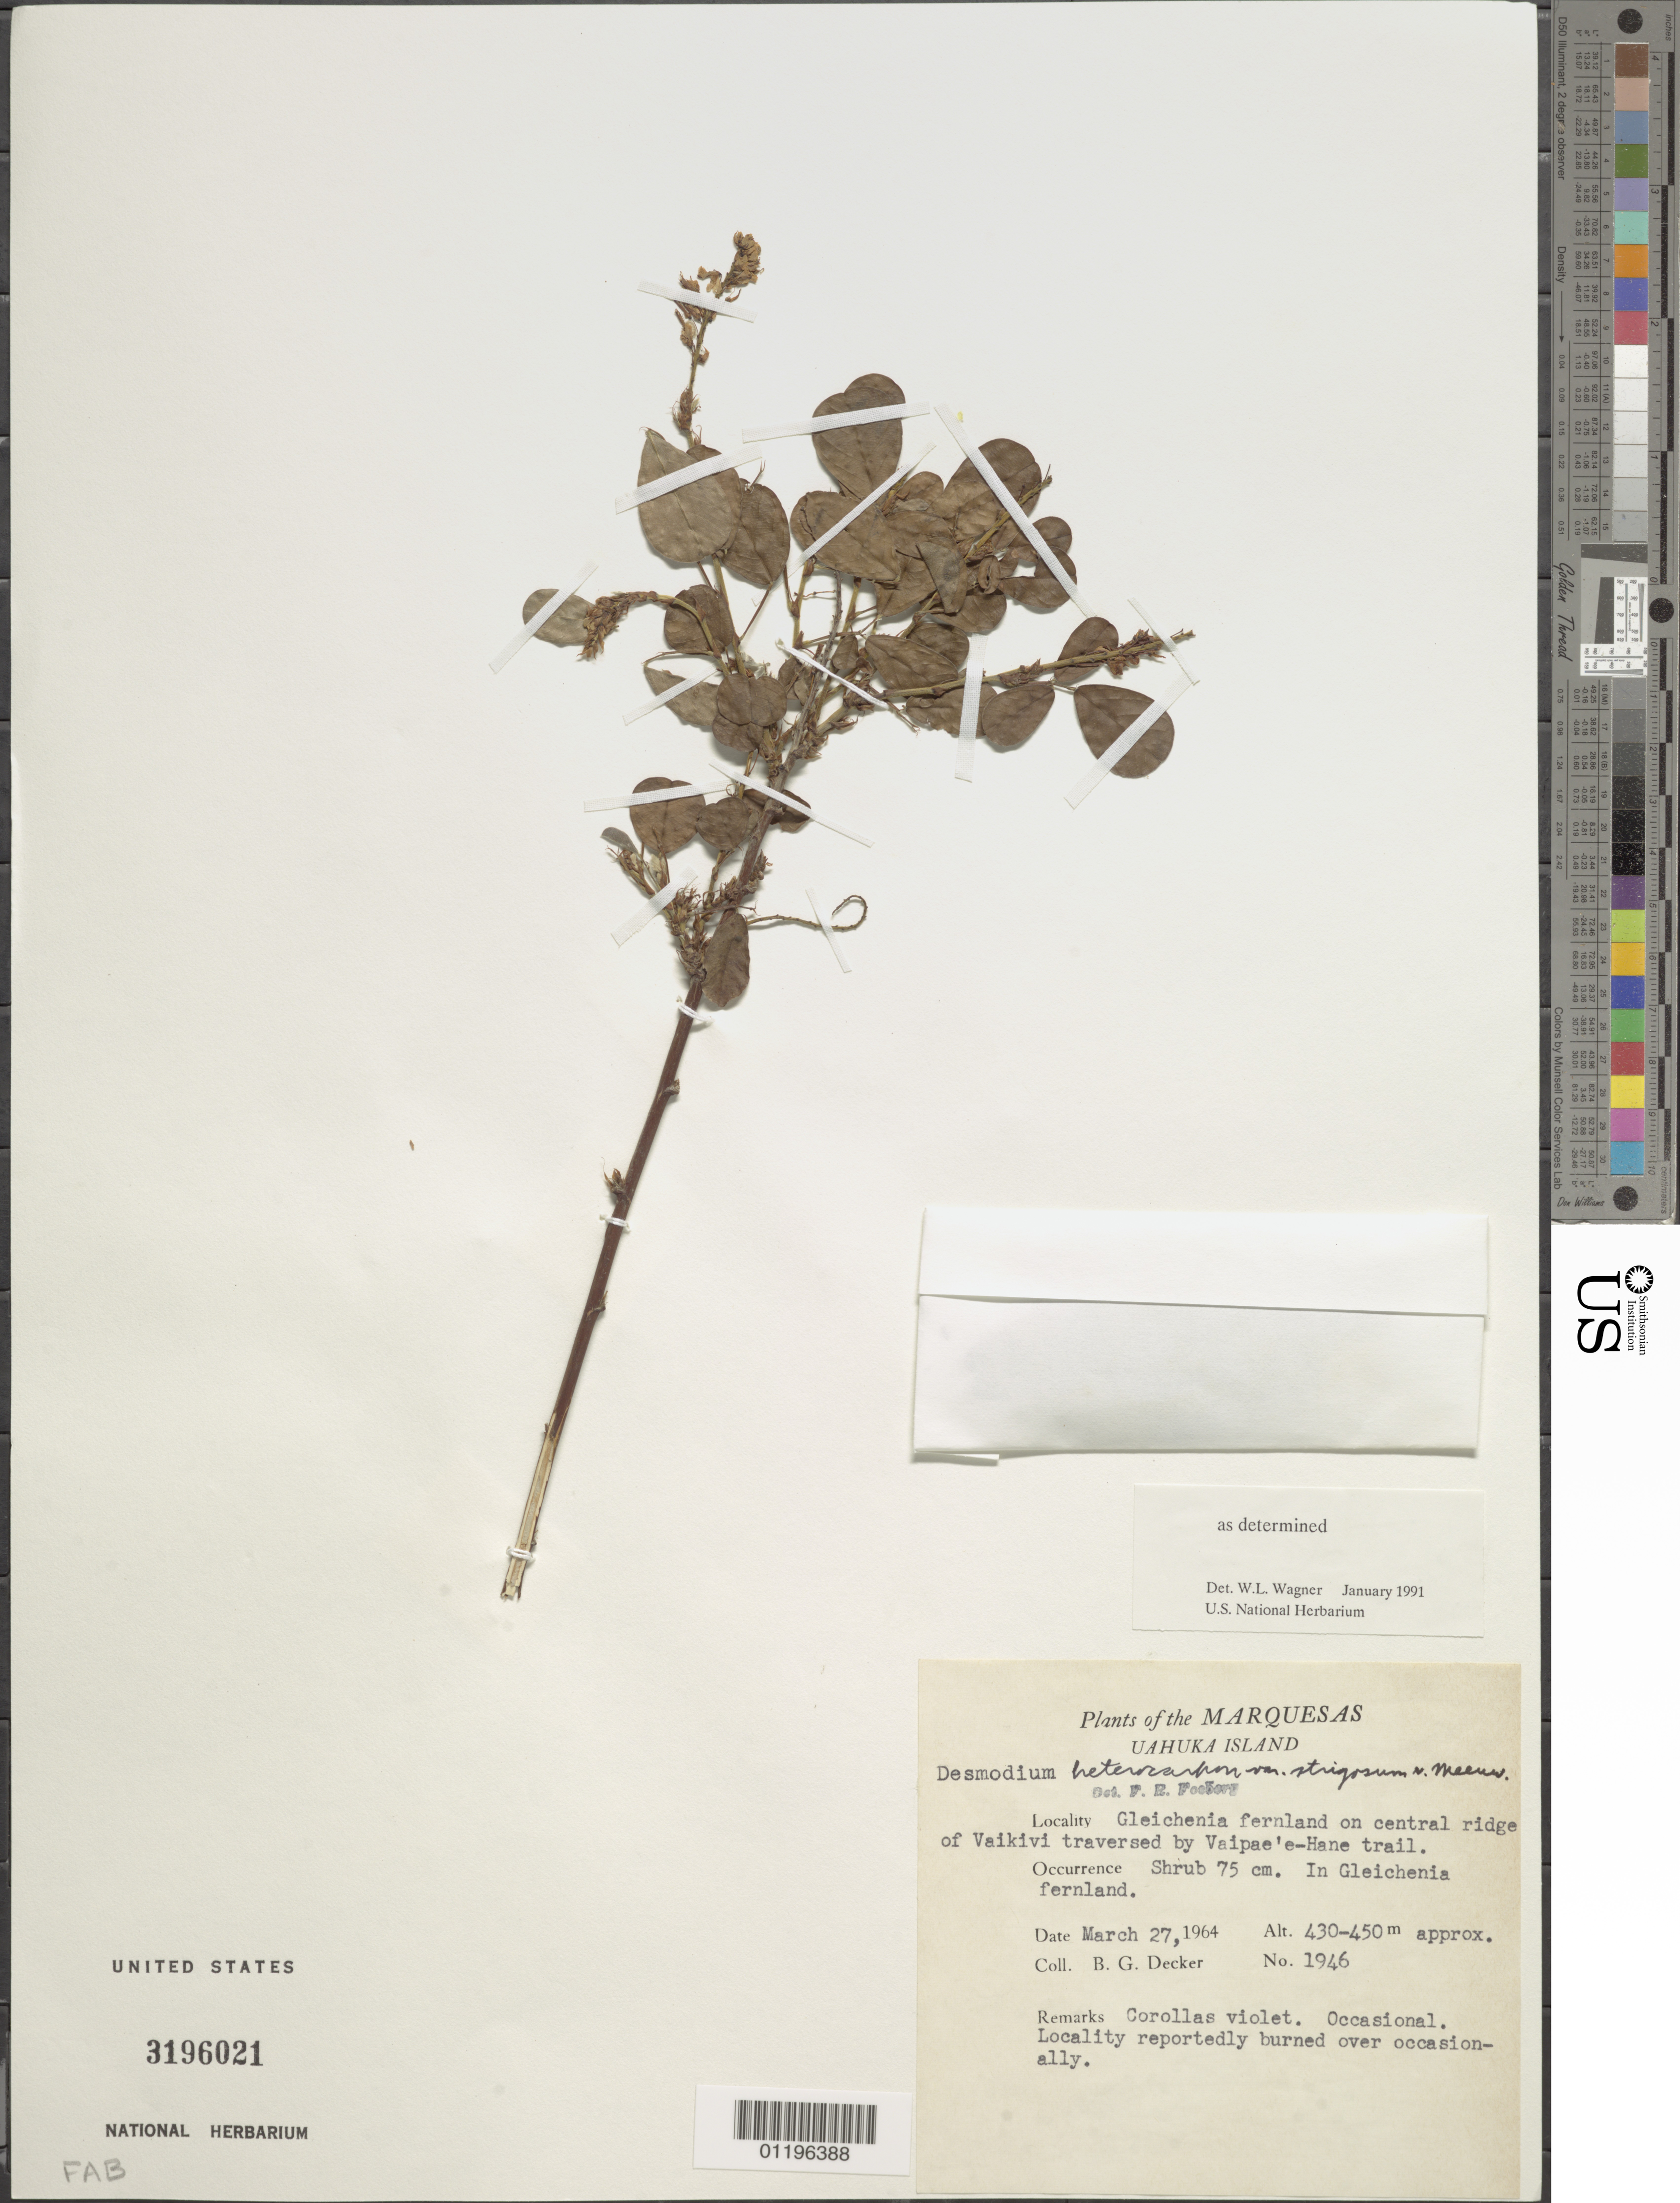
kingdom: Plantae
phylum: Tracheophyta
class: Magnoliopsida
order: Fabales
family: Fabaceae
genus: Grona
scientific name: Grona heterocarpos var. strigosa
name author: (Meeuwen) H. Ohashi & K. Ohashi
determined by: Wagner, W. L., (BOT), Smithsonian Institution - National Museum of Natural History (UNITED STATES)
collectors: B. G. Decker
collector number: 1946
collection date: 1964-03-27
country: French Polynesia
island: Ua Huka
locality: Vaikivi, on central ridge, traversed by Vaipae'e-Hane Trail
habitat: Gleichenia fernland, locality reportedly burned over occasionally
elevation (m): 430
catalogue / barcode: US 3196021